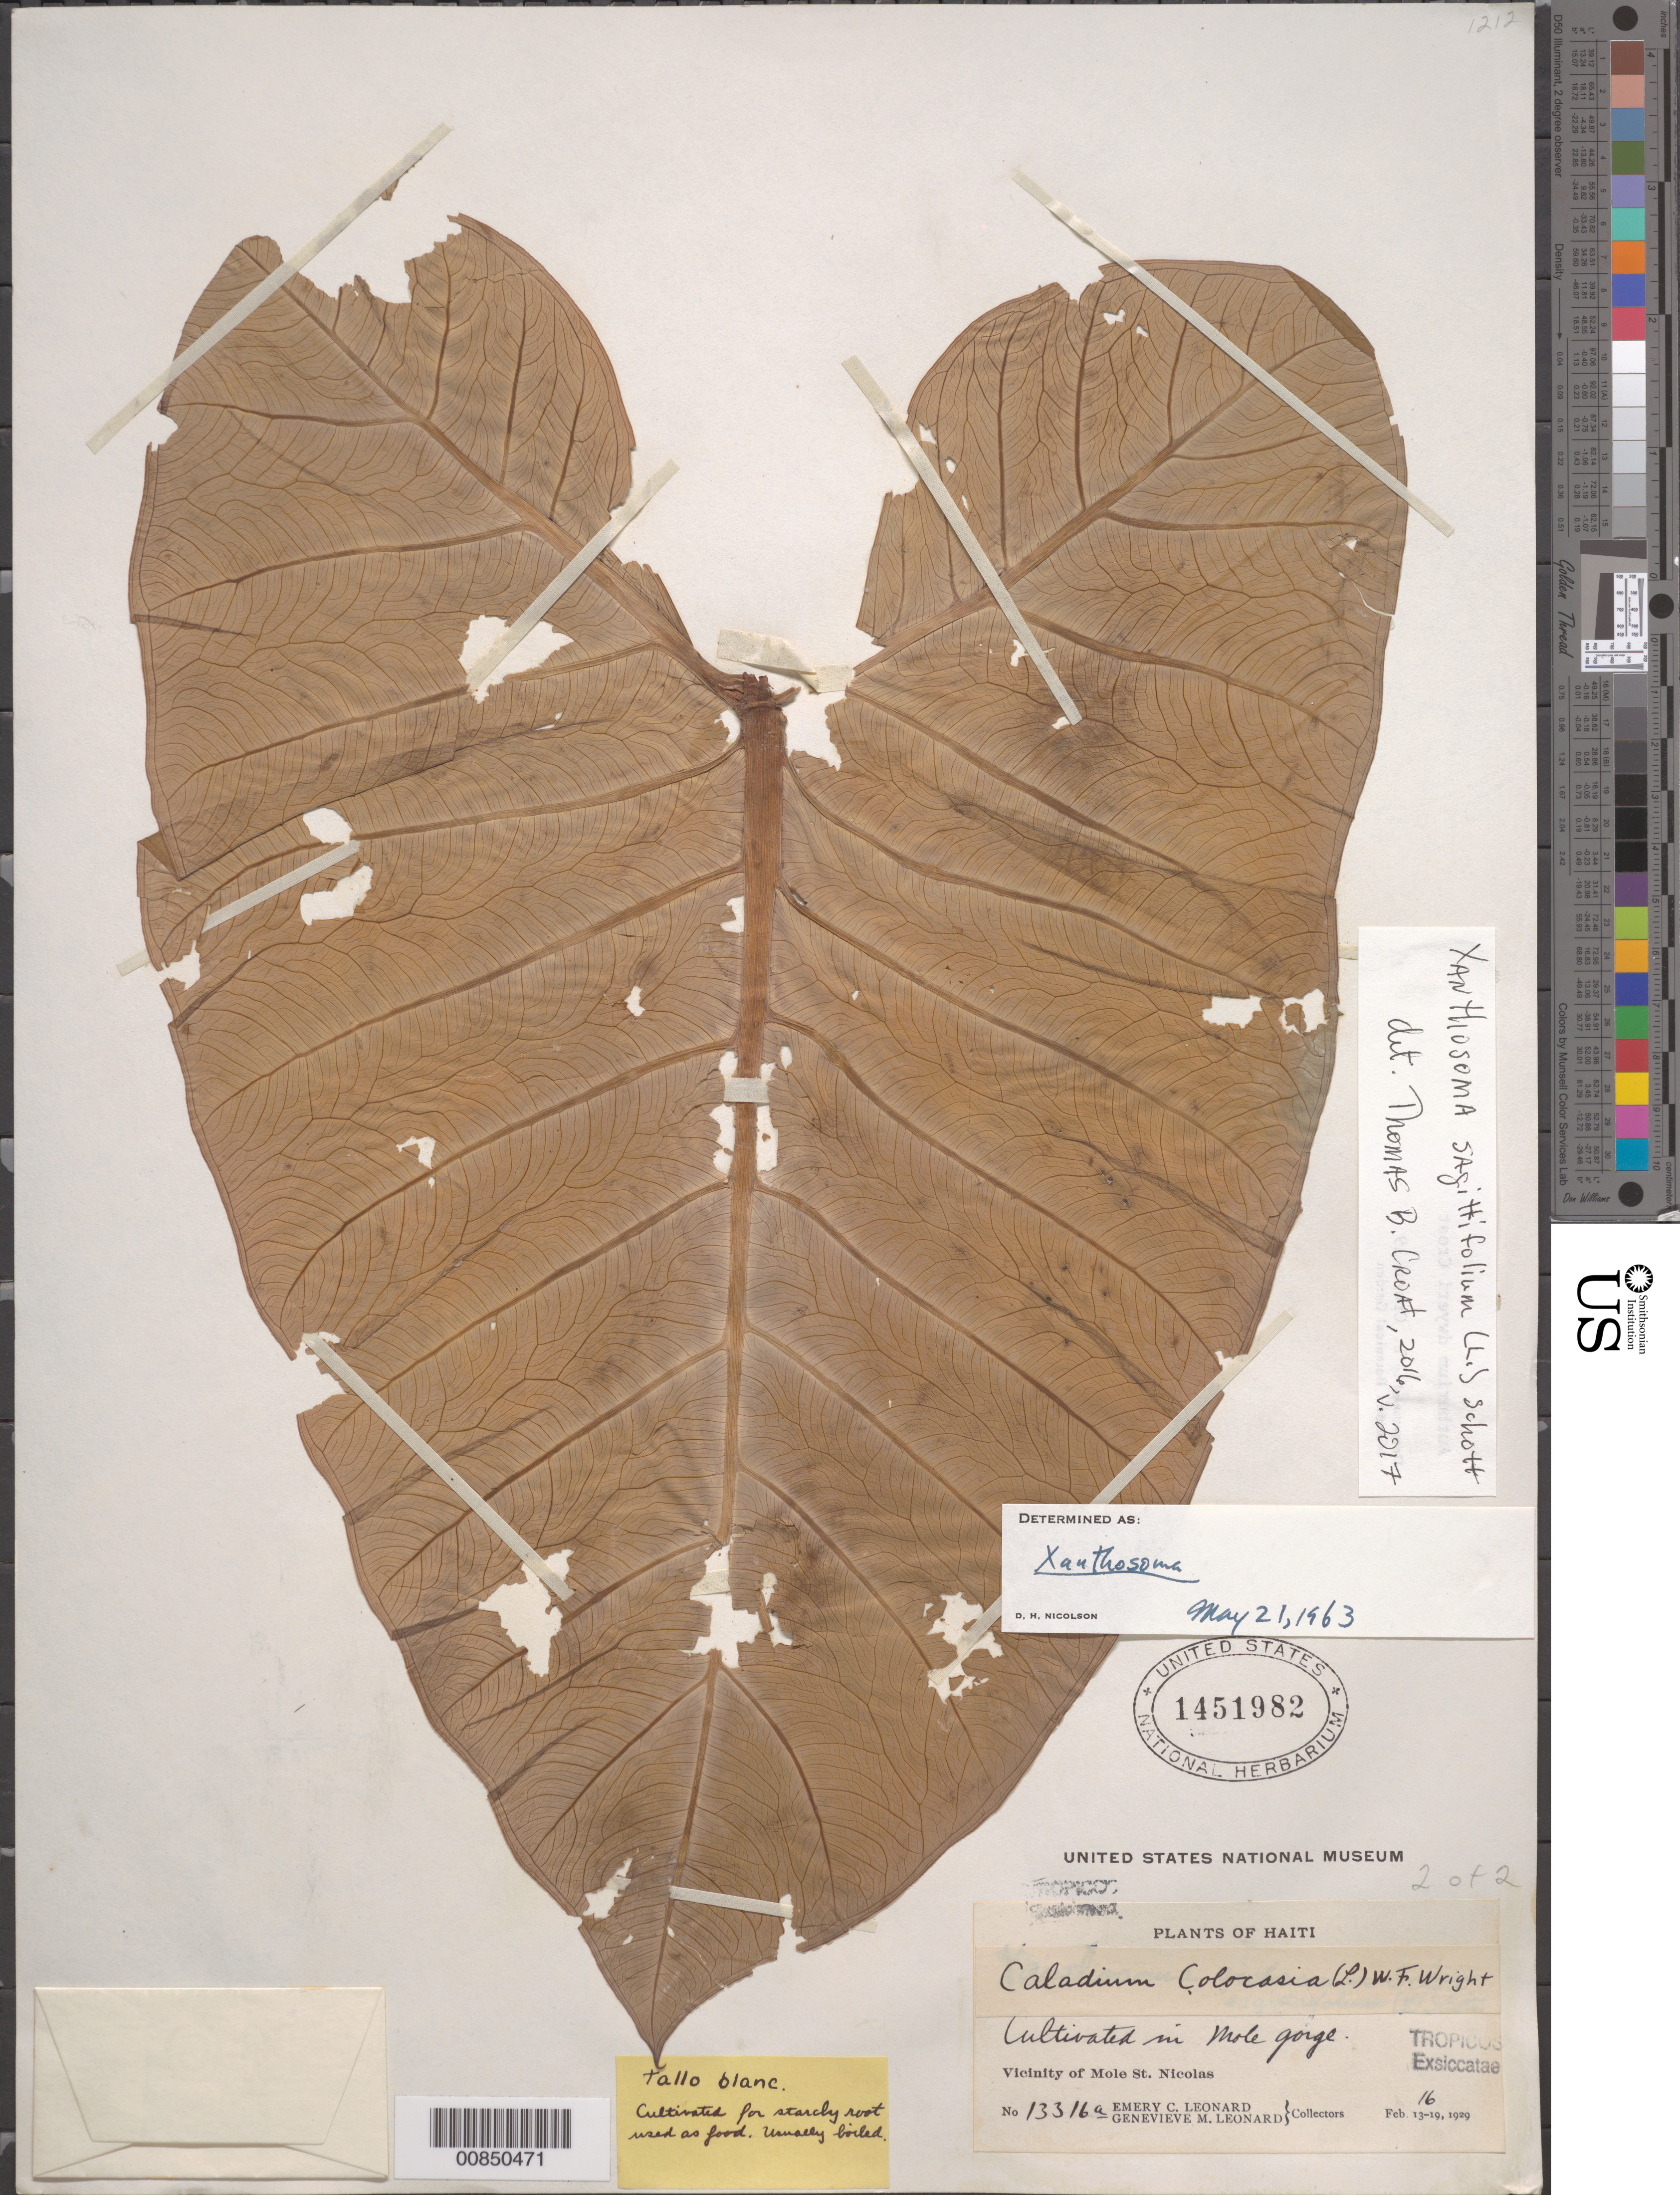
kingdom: Plantae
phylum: Tracheophyta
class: Liliopsida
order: Alismatales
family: Araceae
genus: Xanthosoma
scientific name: Xanthosoma sagittifolium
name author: (L.) Schott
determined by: Croat, Thomas B., Missouri Botanical Garden (MO)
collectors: E. C. Leonard & G. M. Leonard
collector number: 13316A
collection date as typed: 16 Feb 1929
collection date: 1929-02-16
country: Haiti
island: Hispaniola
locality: Vicinity of Mole St. Nicolas, Mole Gorge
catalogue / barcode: US 1451982